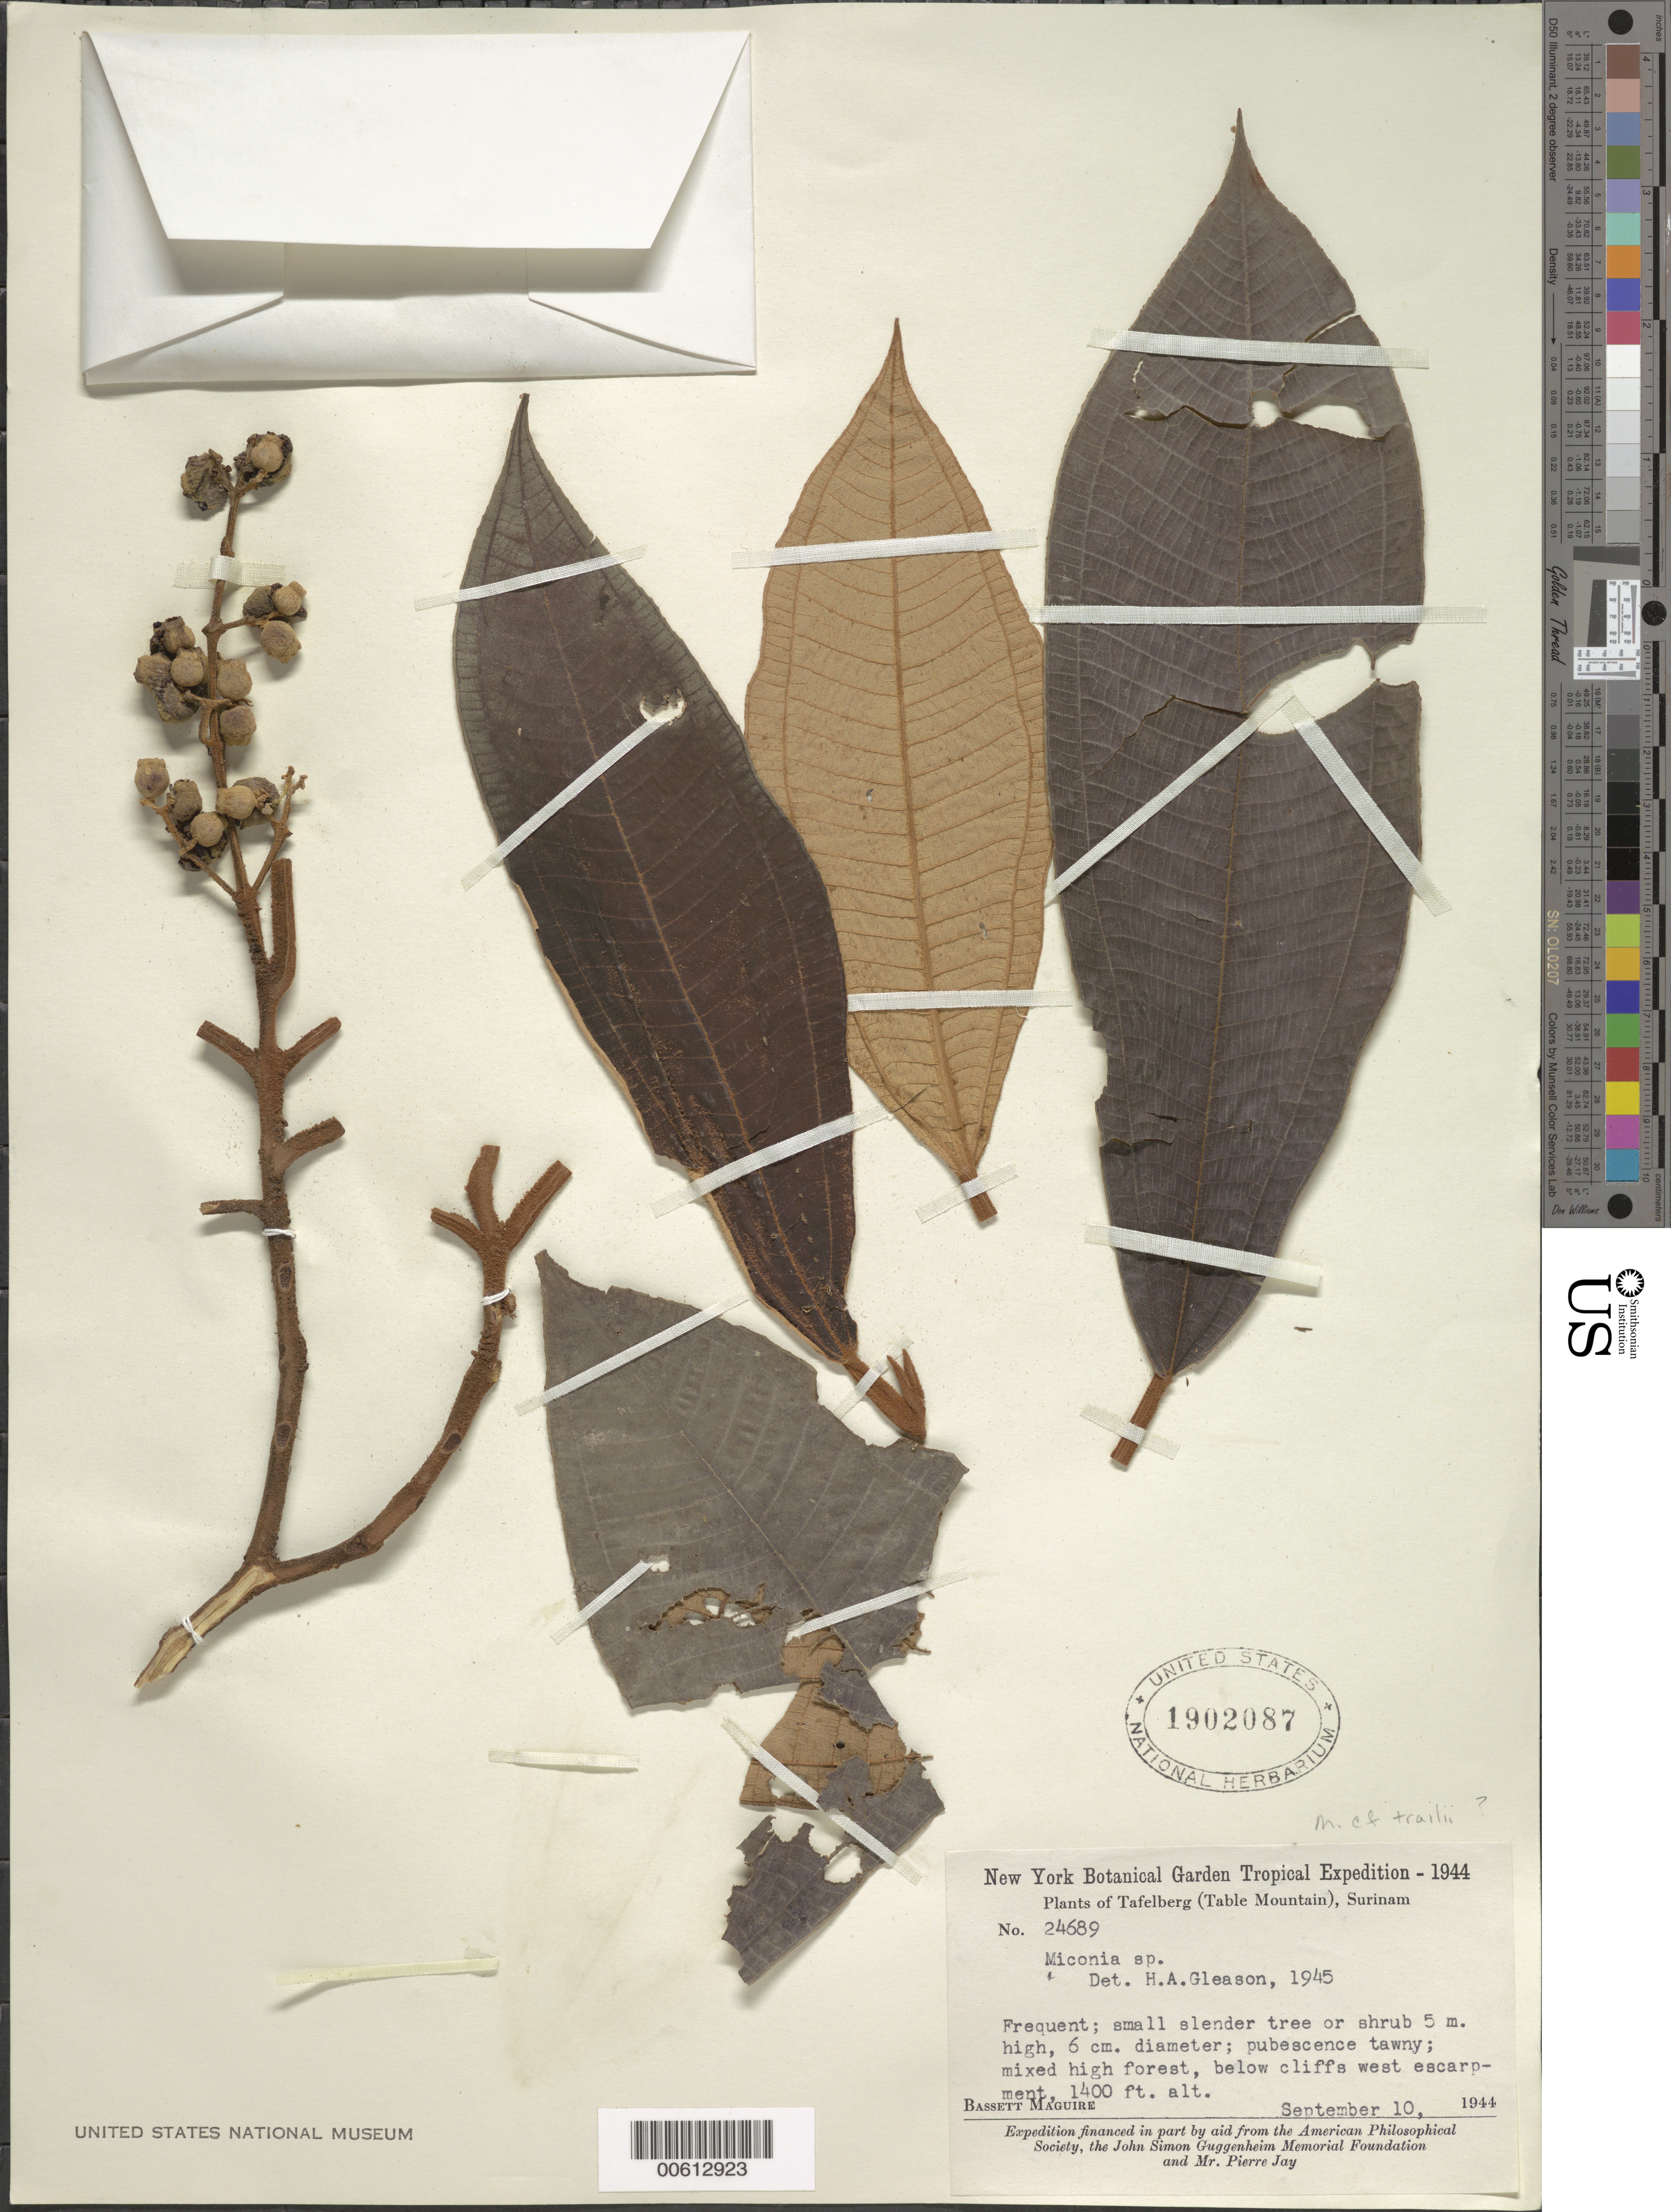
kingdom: Plantae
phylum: Tracheophyta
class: Magnoliopsida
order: Myrtales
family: Melastomataceae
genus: Miconia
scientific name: Miconia traillii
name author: Cogn.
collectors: B. Maguire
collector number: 24689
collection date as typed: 10-Sep-44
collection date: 1944-09-10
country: Suriname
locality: Tafelberg (Table Mountain), W escarpment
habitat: Mixed high forest, base of cliffs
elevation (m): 420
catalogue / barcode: US 1902087